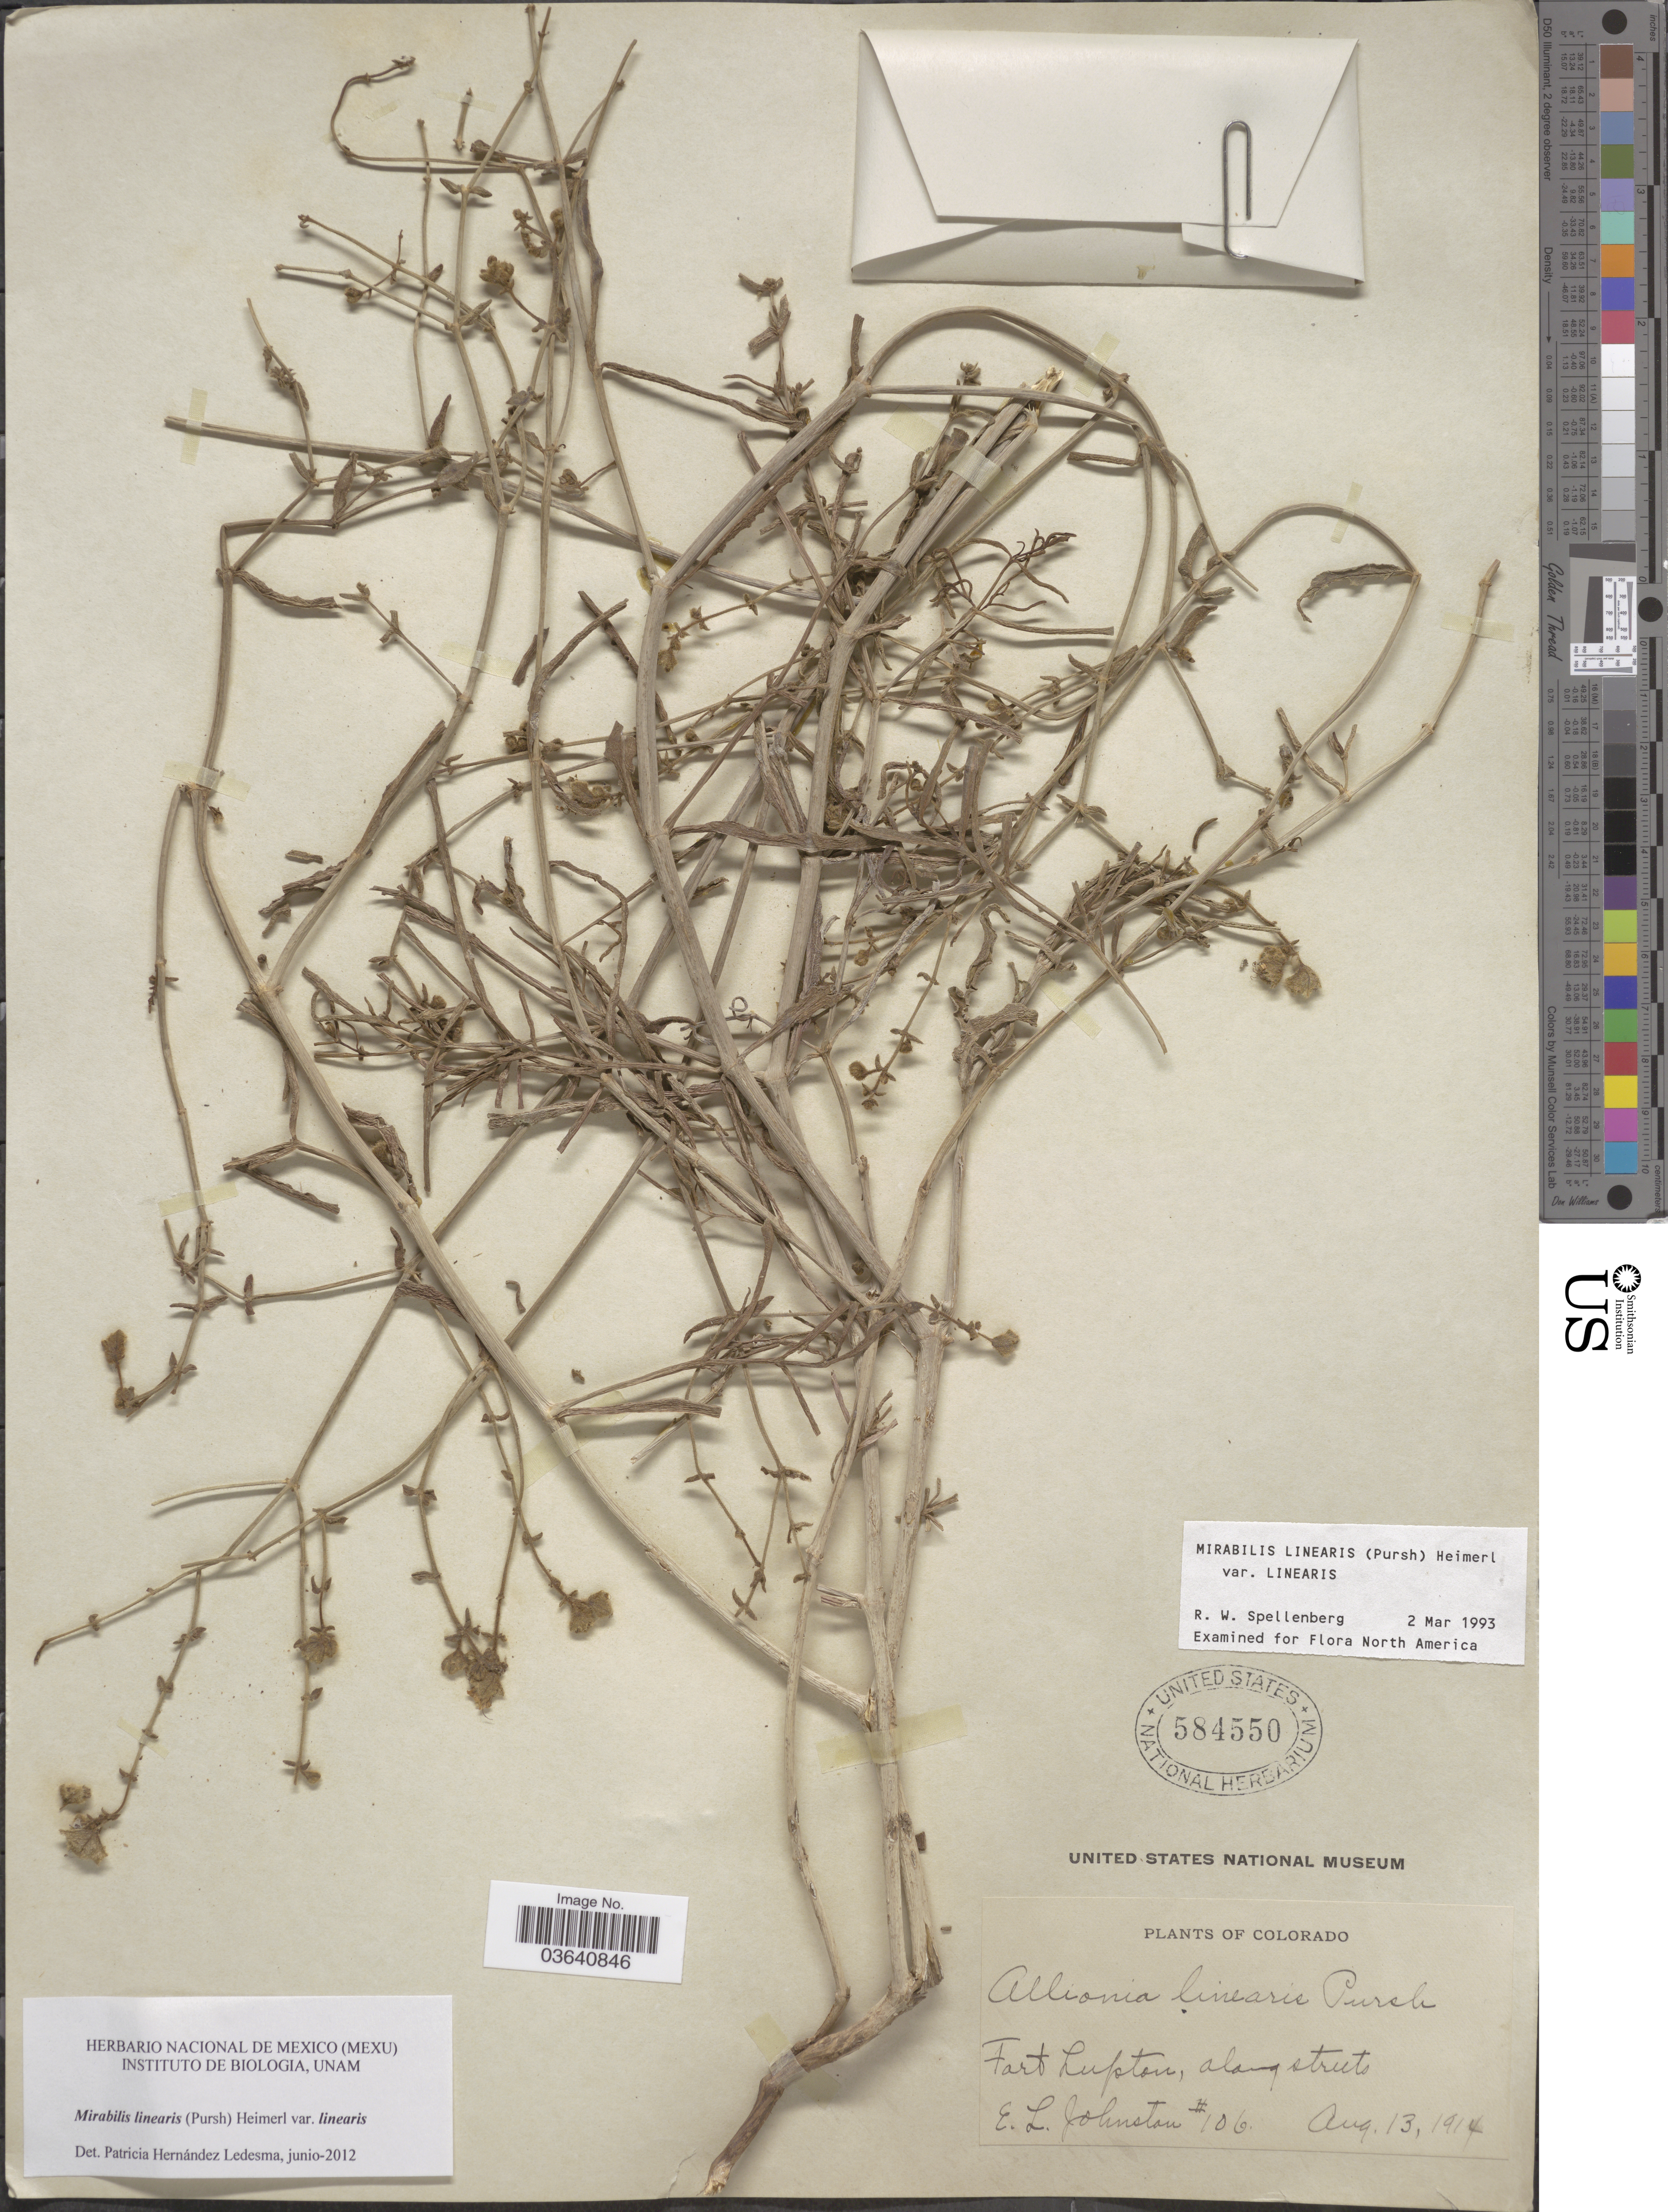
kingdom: Plantae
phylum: Tracheophyta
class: Magnoliopsida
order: Caryophyllales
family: Nyctaginaceae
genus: Mirabilis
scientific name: Mirabilis linearis var. linearis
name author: (Pursh) Heimerl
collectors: E. L. Johnston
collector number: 106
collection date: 1914-08-13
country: United States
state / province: Colorado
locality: Fort Lupton, along streets.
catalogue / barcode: US 584550